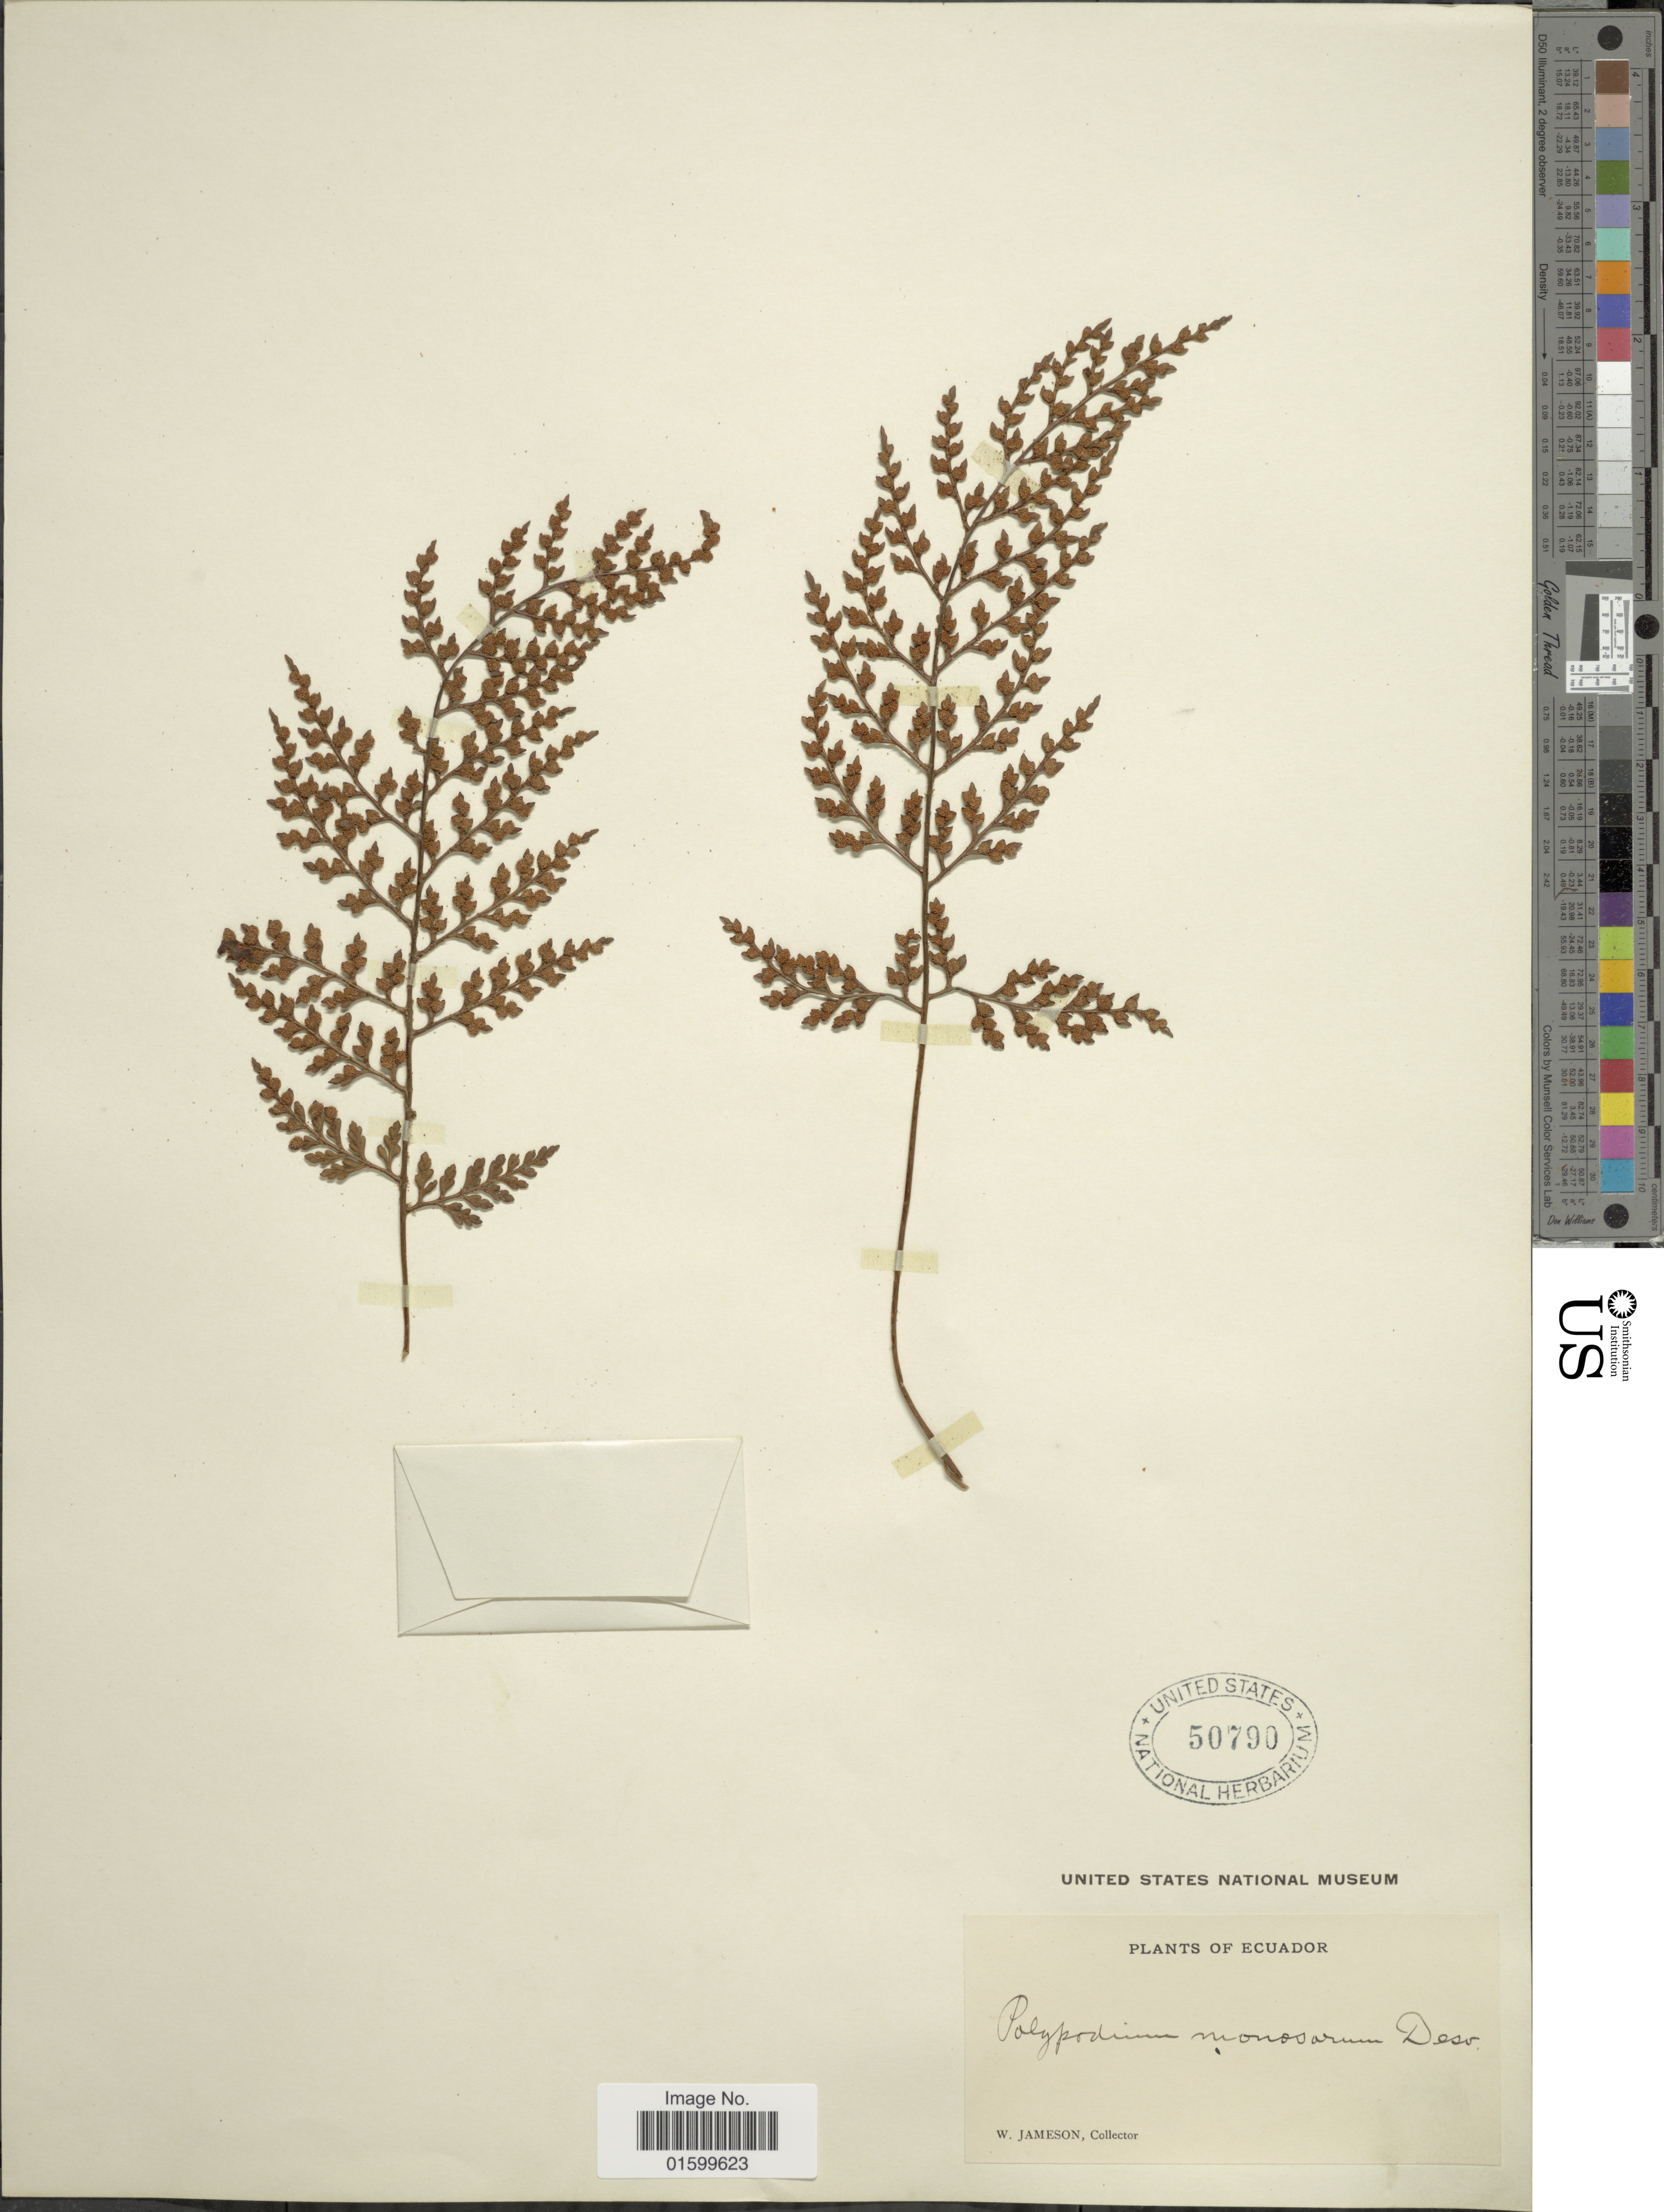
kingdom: Plantae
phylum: Tracheophyta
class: Polypodiopsida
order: Polypodiales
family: Polypodiaceae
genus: Pleopeltis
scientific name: Pleopeltis monosora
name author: (Desv.) A.R. Sm.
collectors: W. Jameson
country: Ecuador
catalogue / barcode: US 50790